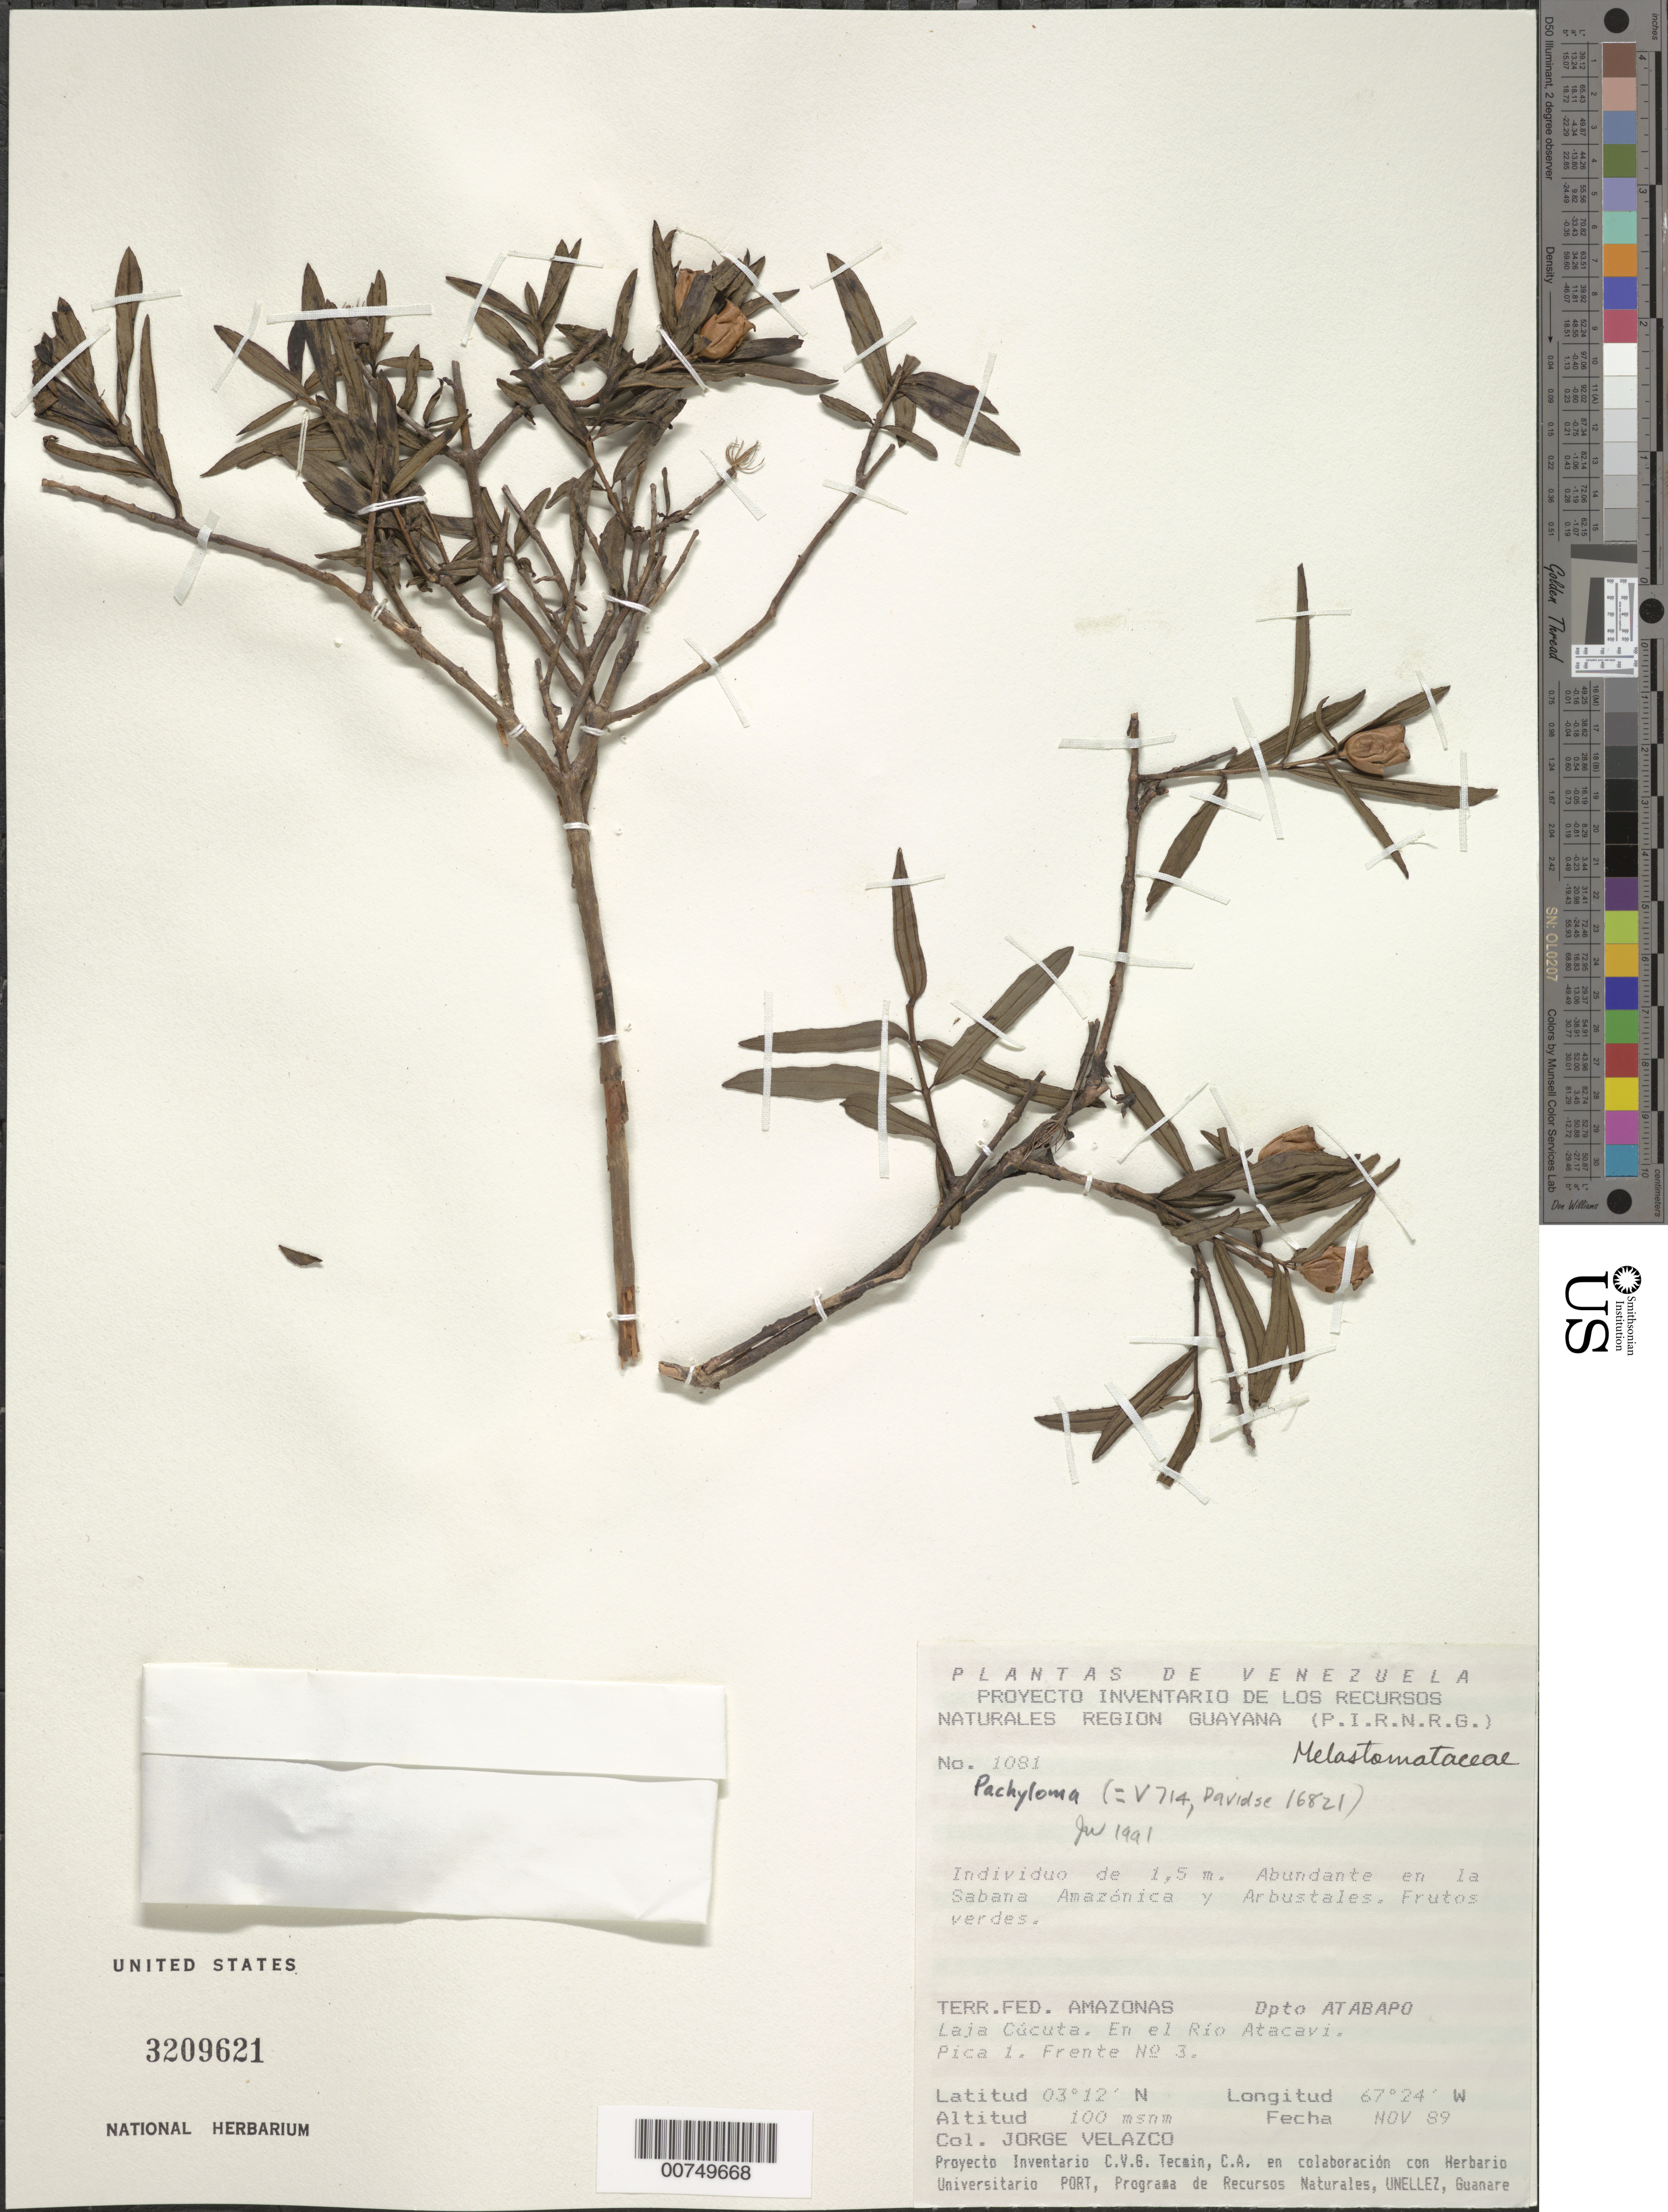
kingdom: Plantae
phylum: Tracheophyta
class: Magnoliopsida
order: Myrtales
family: Melastomataceae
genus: Pachyloma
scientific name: Pachyloma sp.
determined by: Wurdack, John J., (US), US (UNITED STATES)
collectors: J. Velazco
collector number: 1081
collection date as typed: Nov-89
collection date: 1989-11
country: Venezuela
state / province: Amazonas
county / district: Atabapo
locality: Río Atacavi, Frente no. 3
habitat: Savanna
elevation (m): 100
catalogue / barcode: US 3209621